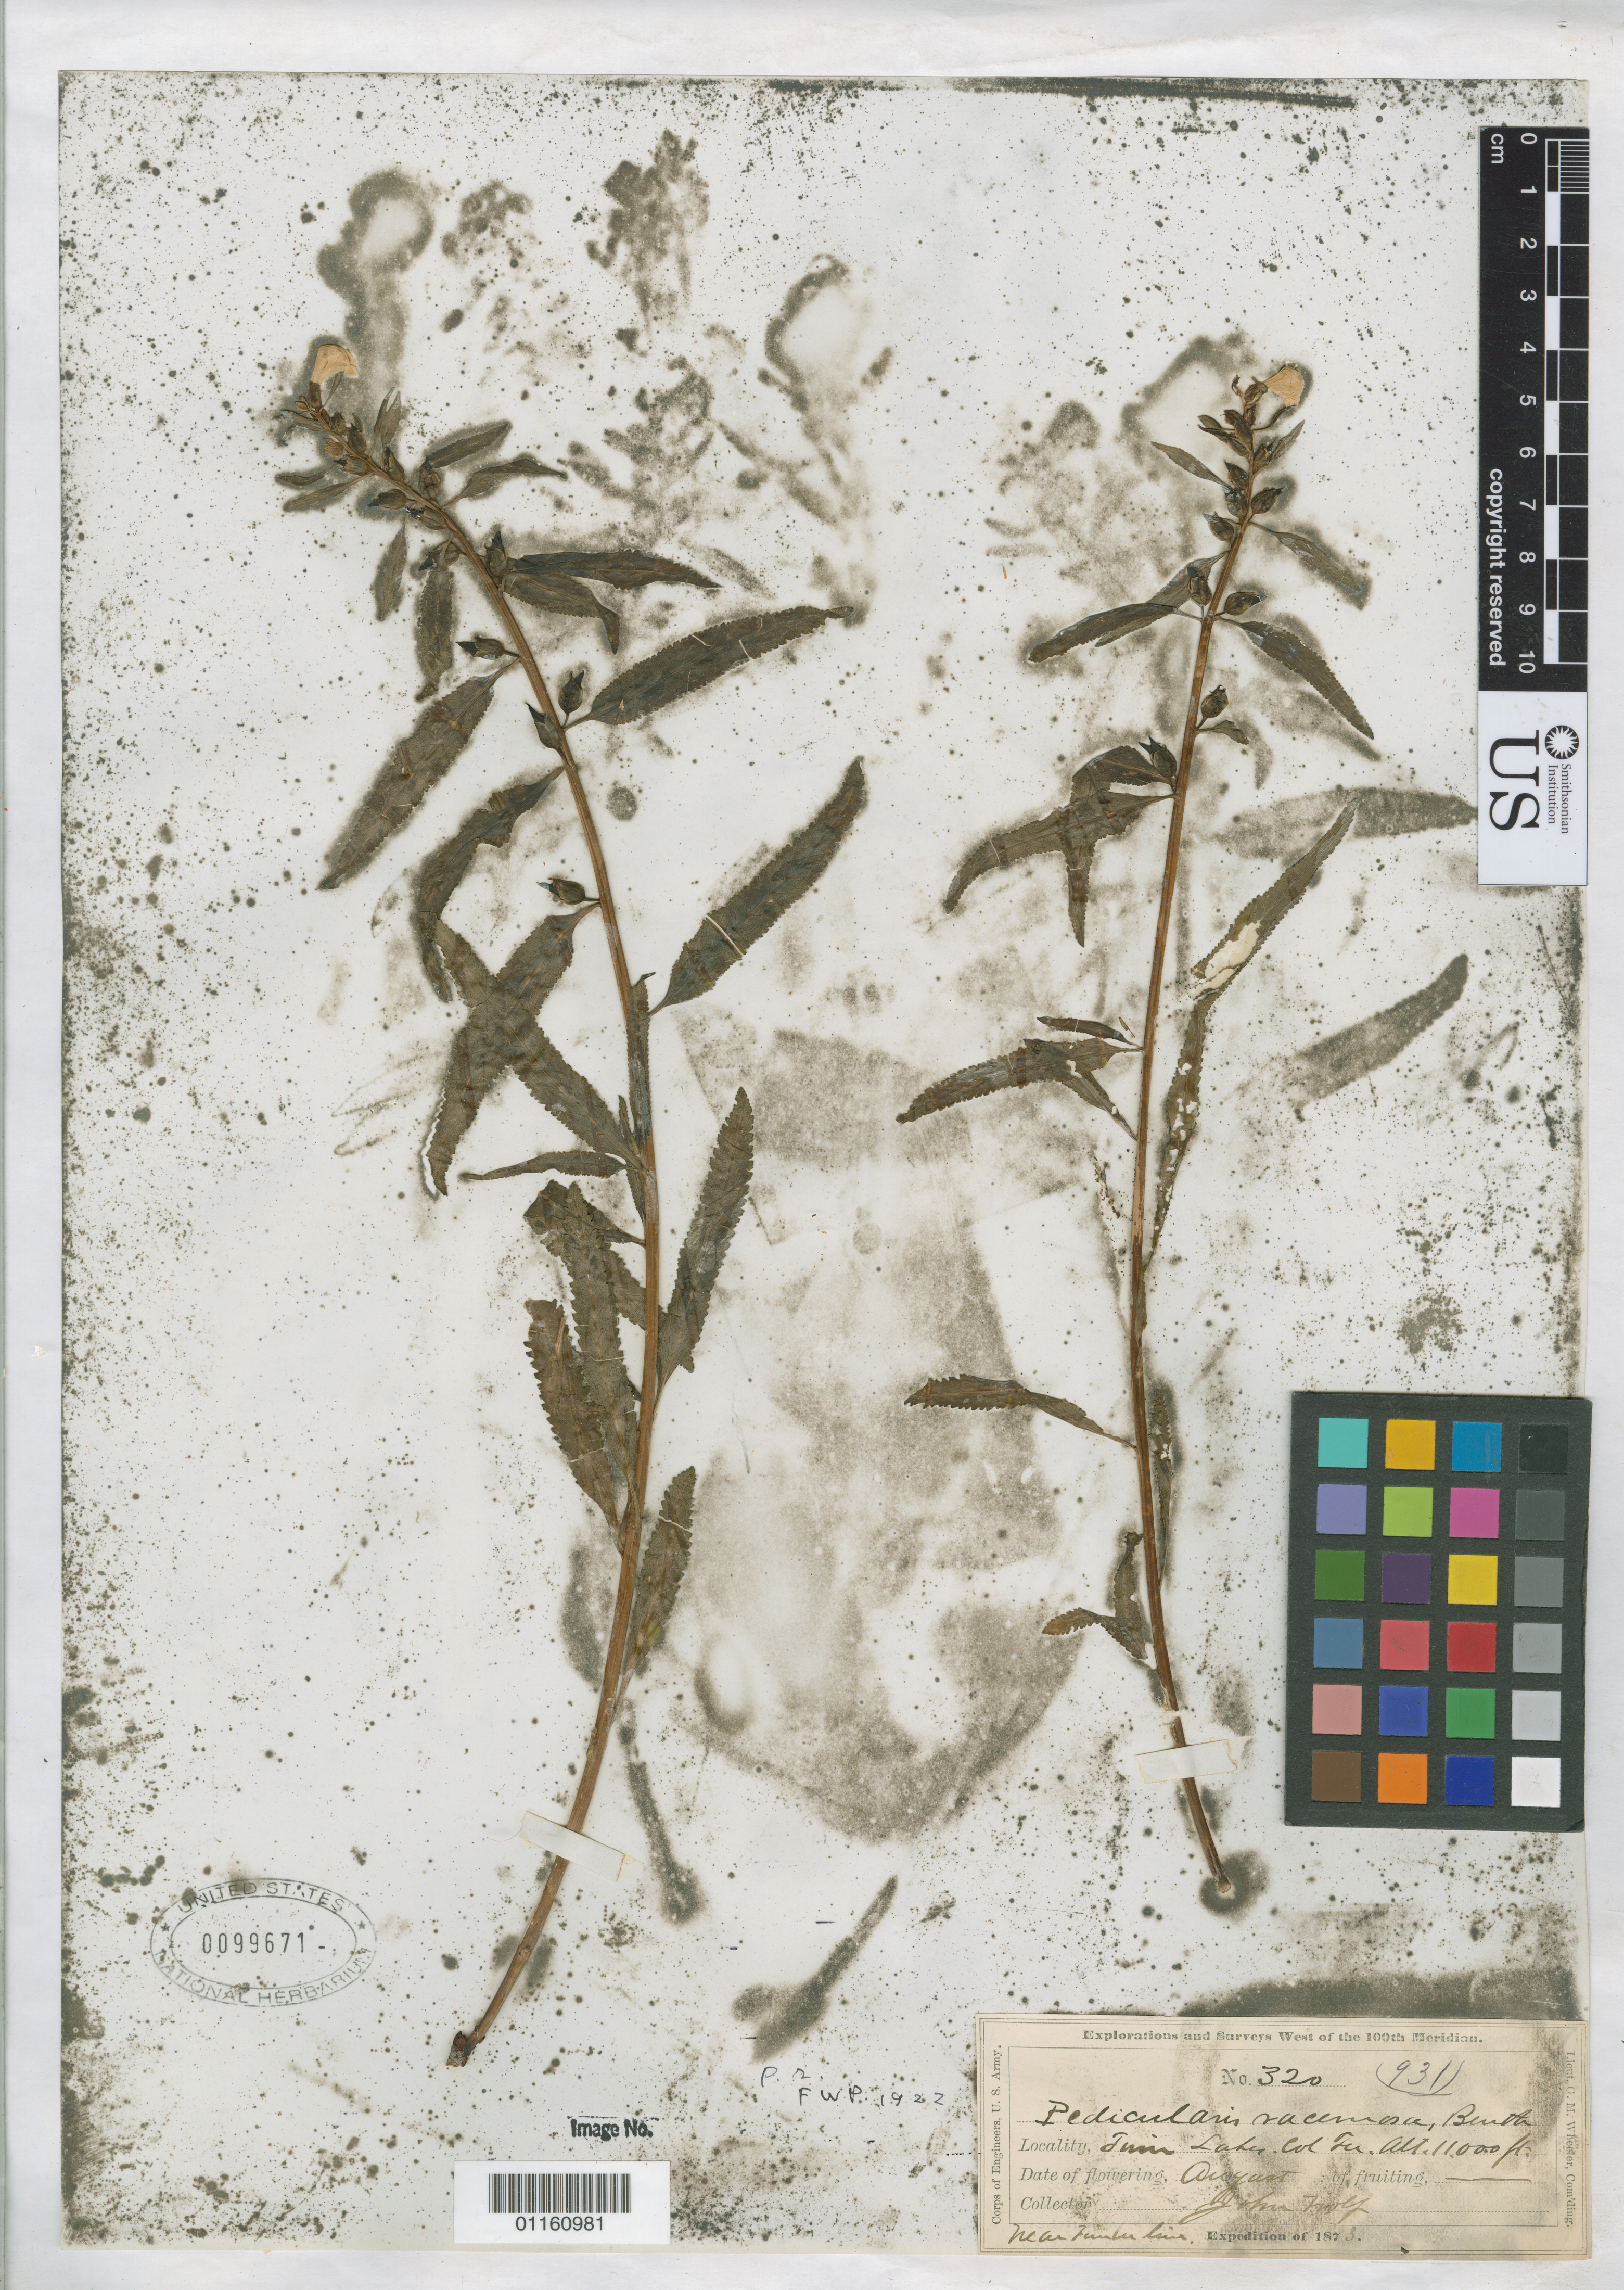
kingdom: Plantae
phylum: Tracheophyta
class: Magnoliopsida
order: Lamiales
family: Orobanchaceae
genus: Pedicularis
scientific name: Pedicularis racemosa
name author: Douglas ex Benth.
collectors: J. Wolf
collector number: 320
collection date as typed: Aug 1873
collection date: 1873-08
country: United States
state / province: Colorado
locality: Twin Lakes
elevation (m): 3353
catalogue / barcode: US 99671